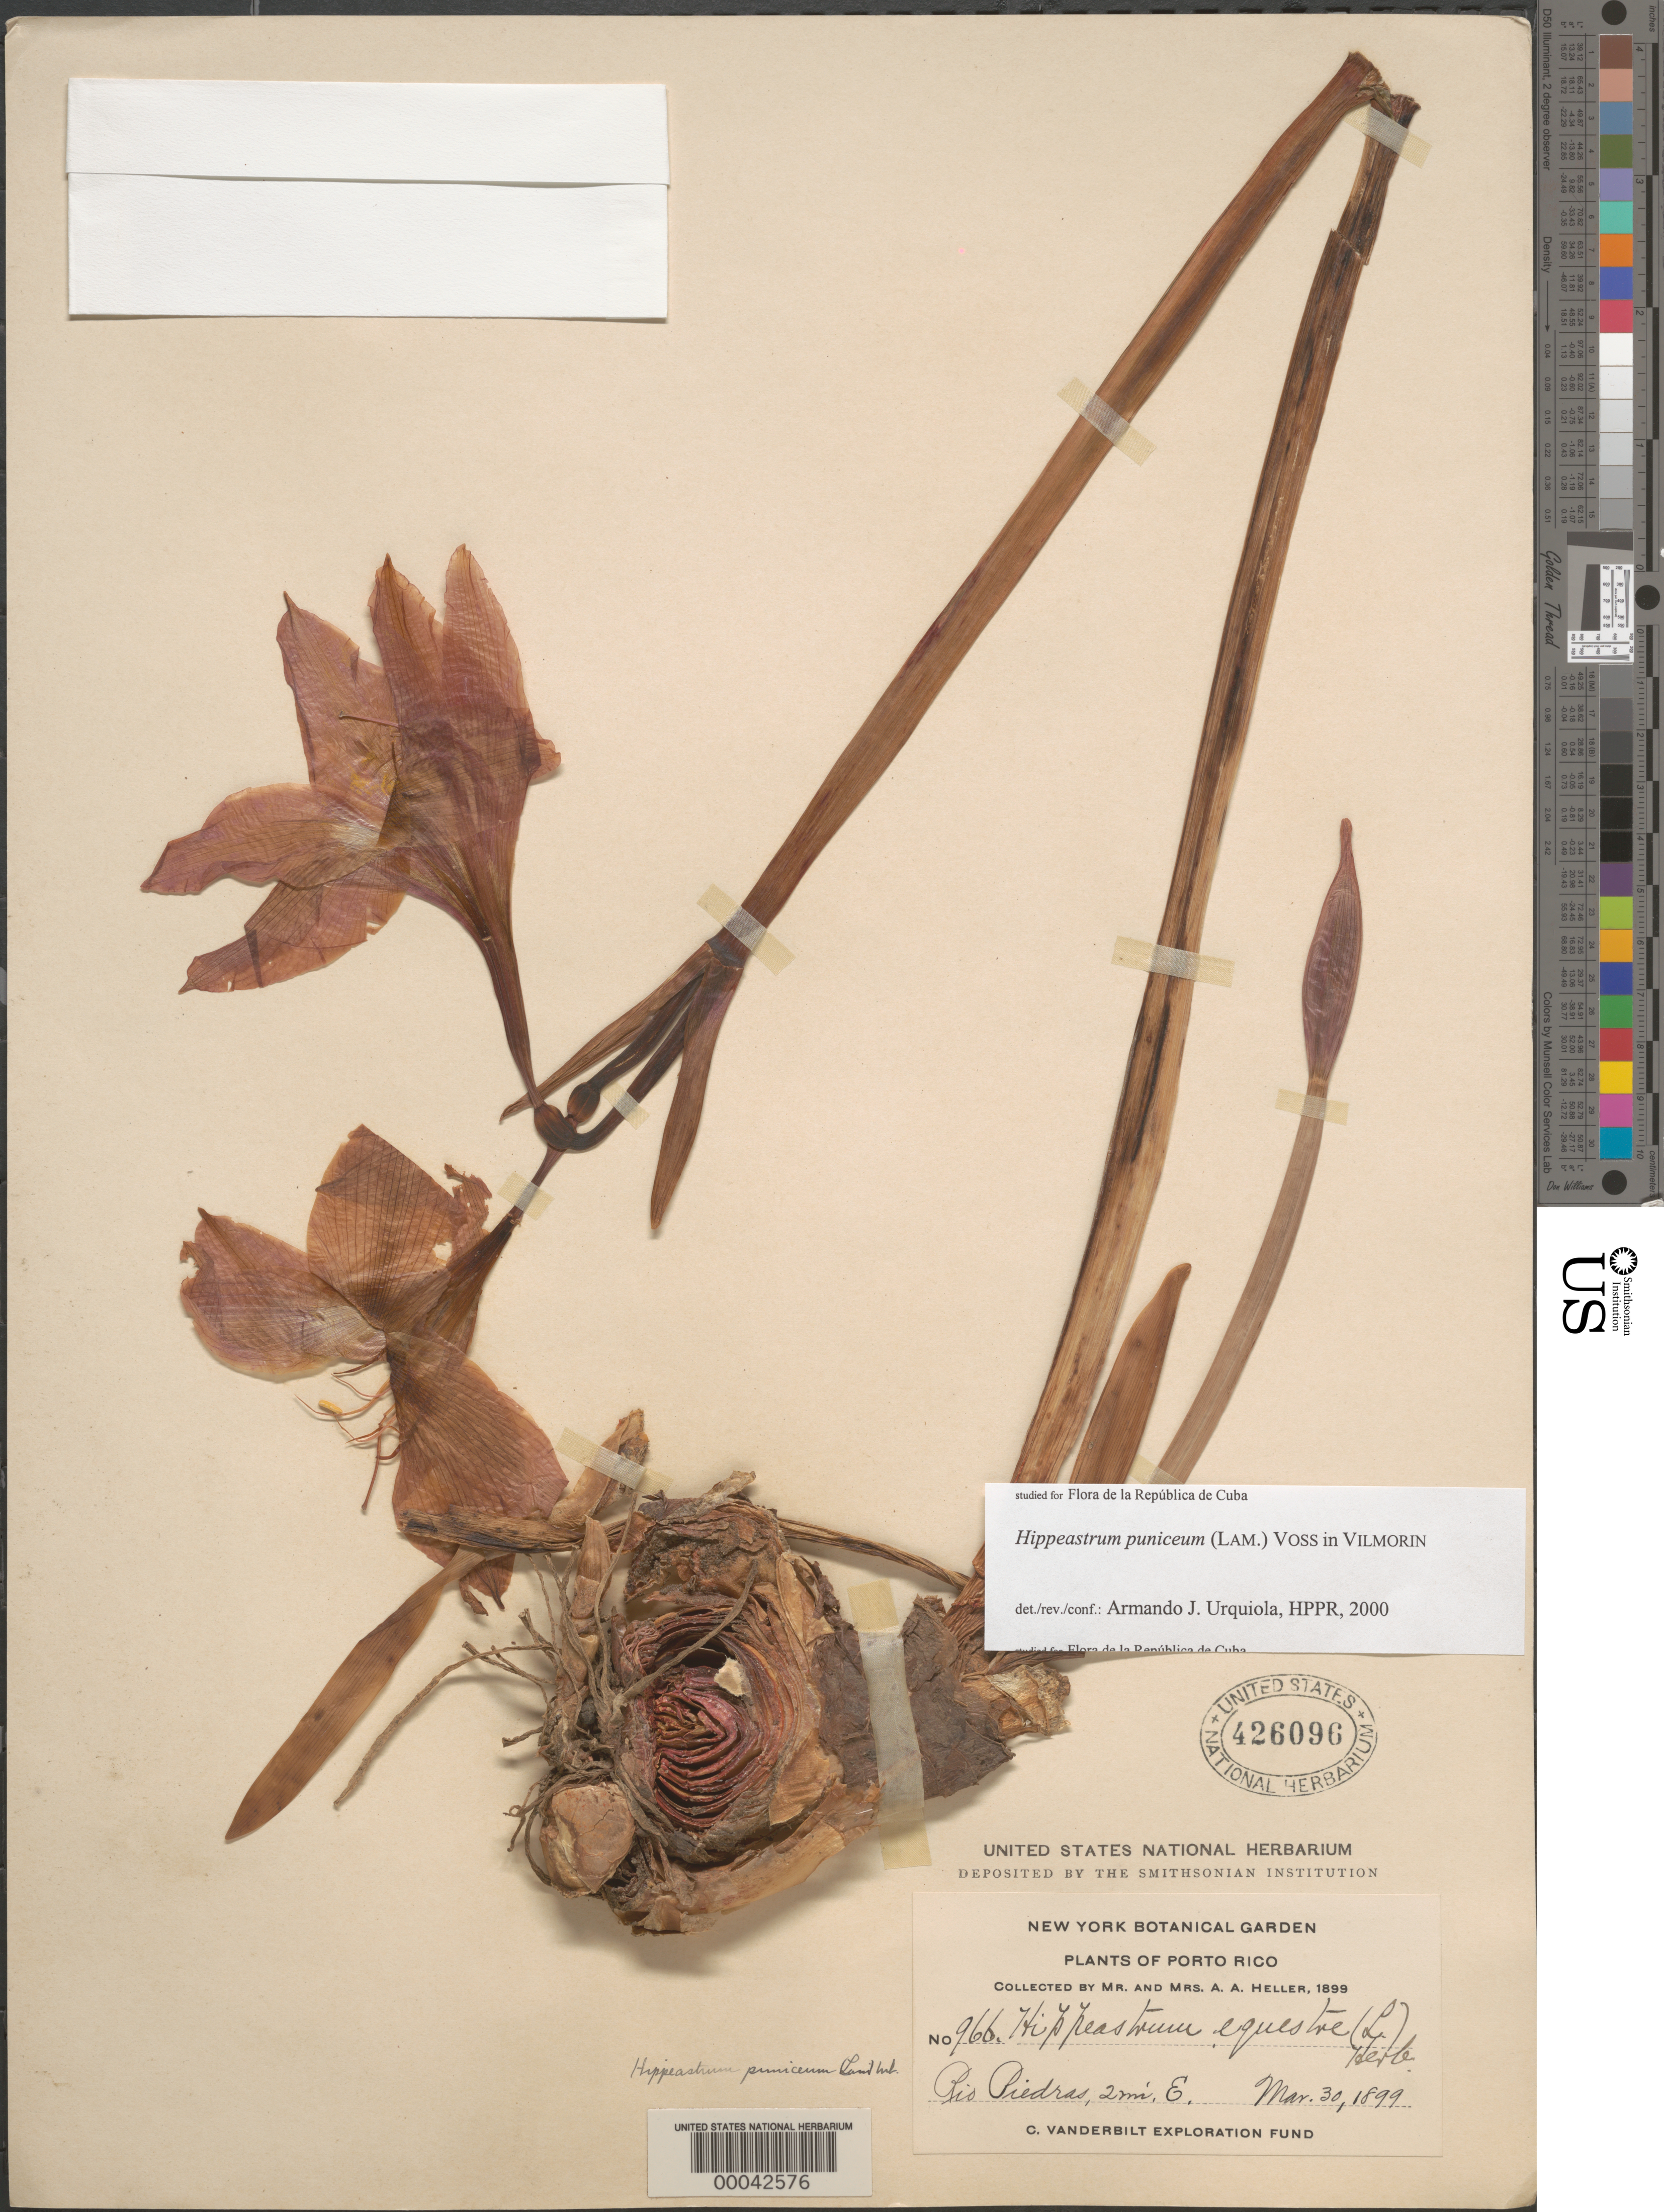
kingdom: Plantae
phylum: Tracheophyta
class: Liliopsida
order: Asparagales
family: Amaryllidaceae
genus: Hippeastrum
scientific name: Hippeastrum puniceum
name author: (Lam.) Voss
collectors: A. A. Heller & E. G. Heller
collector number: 966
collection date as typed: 30 Mar 1899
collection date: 1899-03-30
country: Puerto Rico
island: Greater Antilles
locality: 2 mi e of rio piedras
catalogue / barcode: US 426096